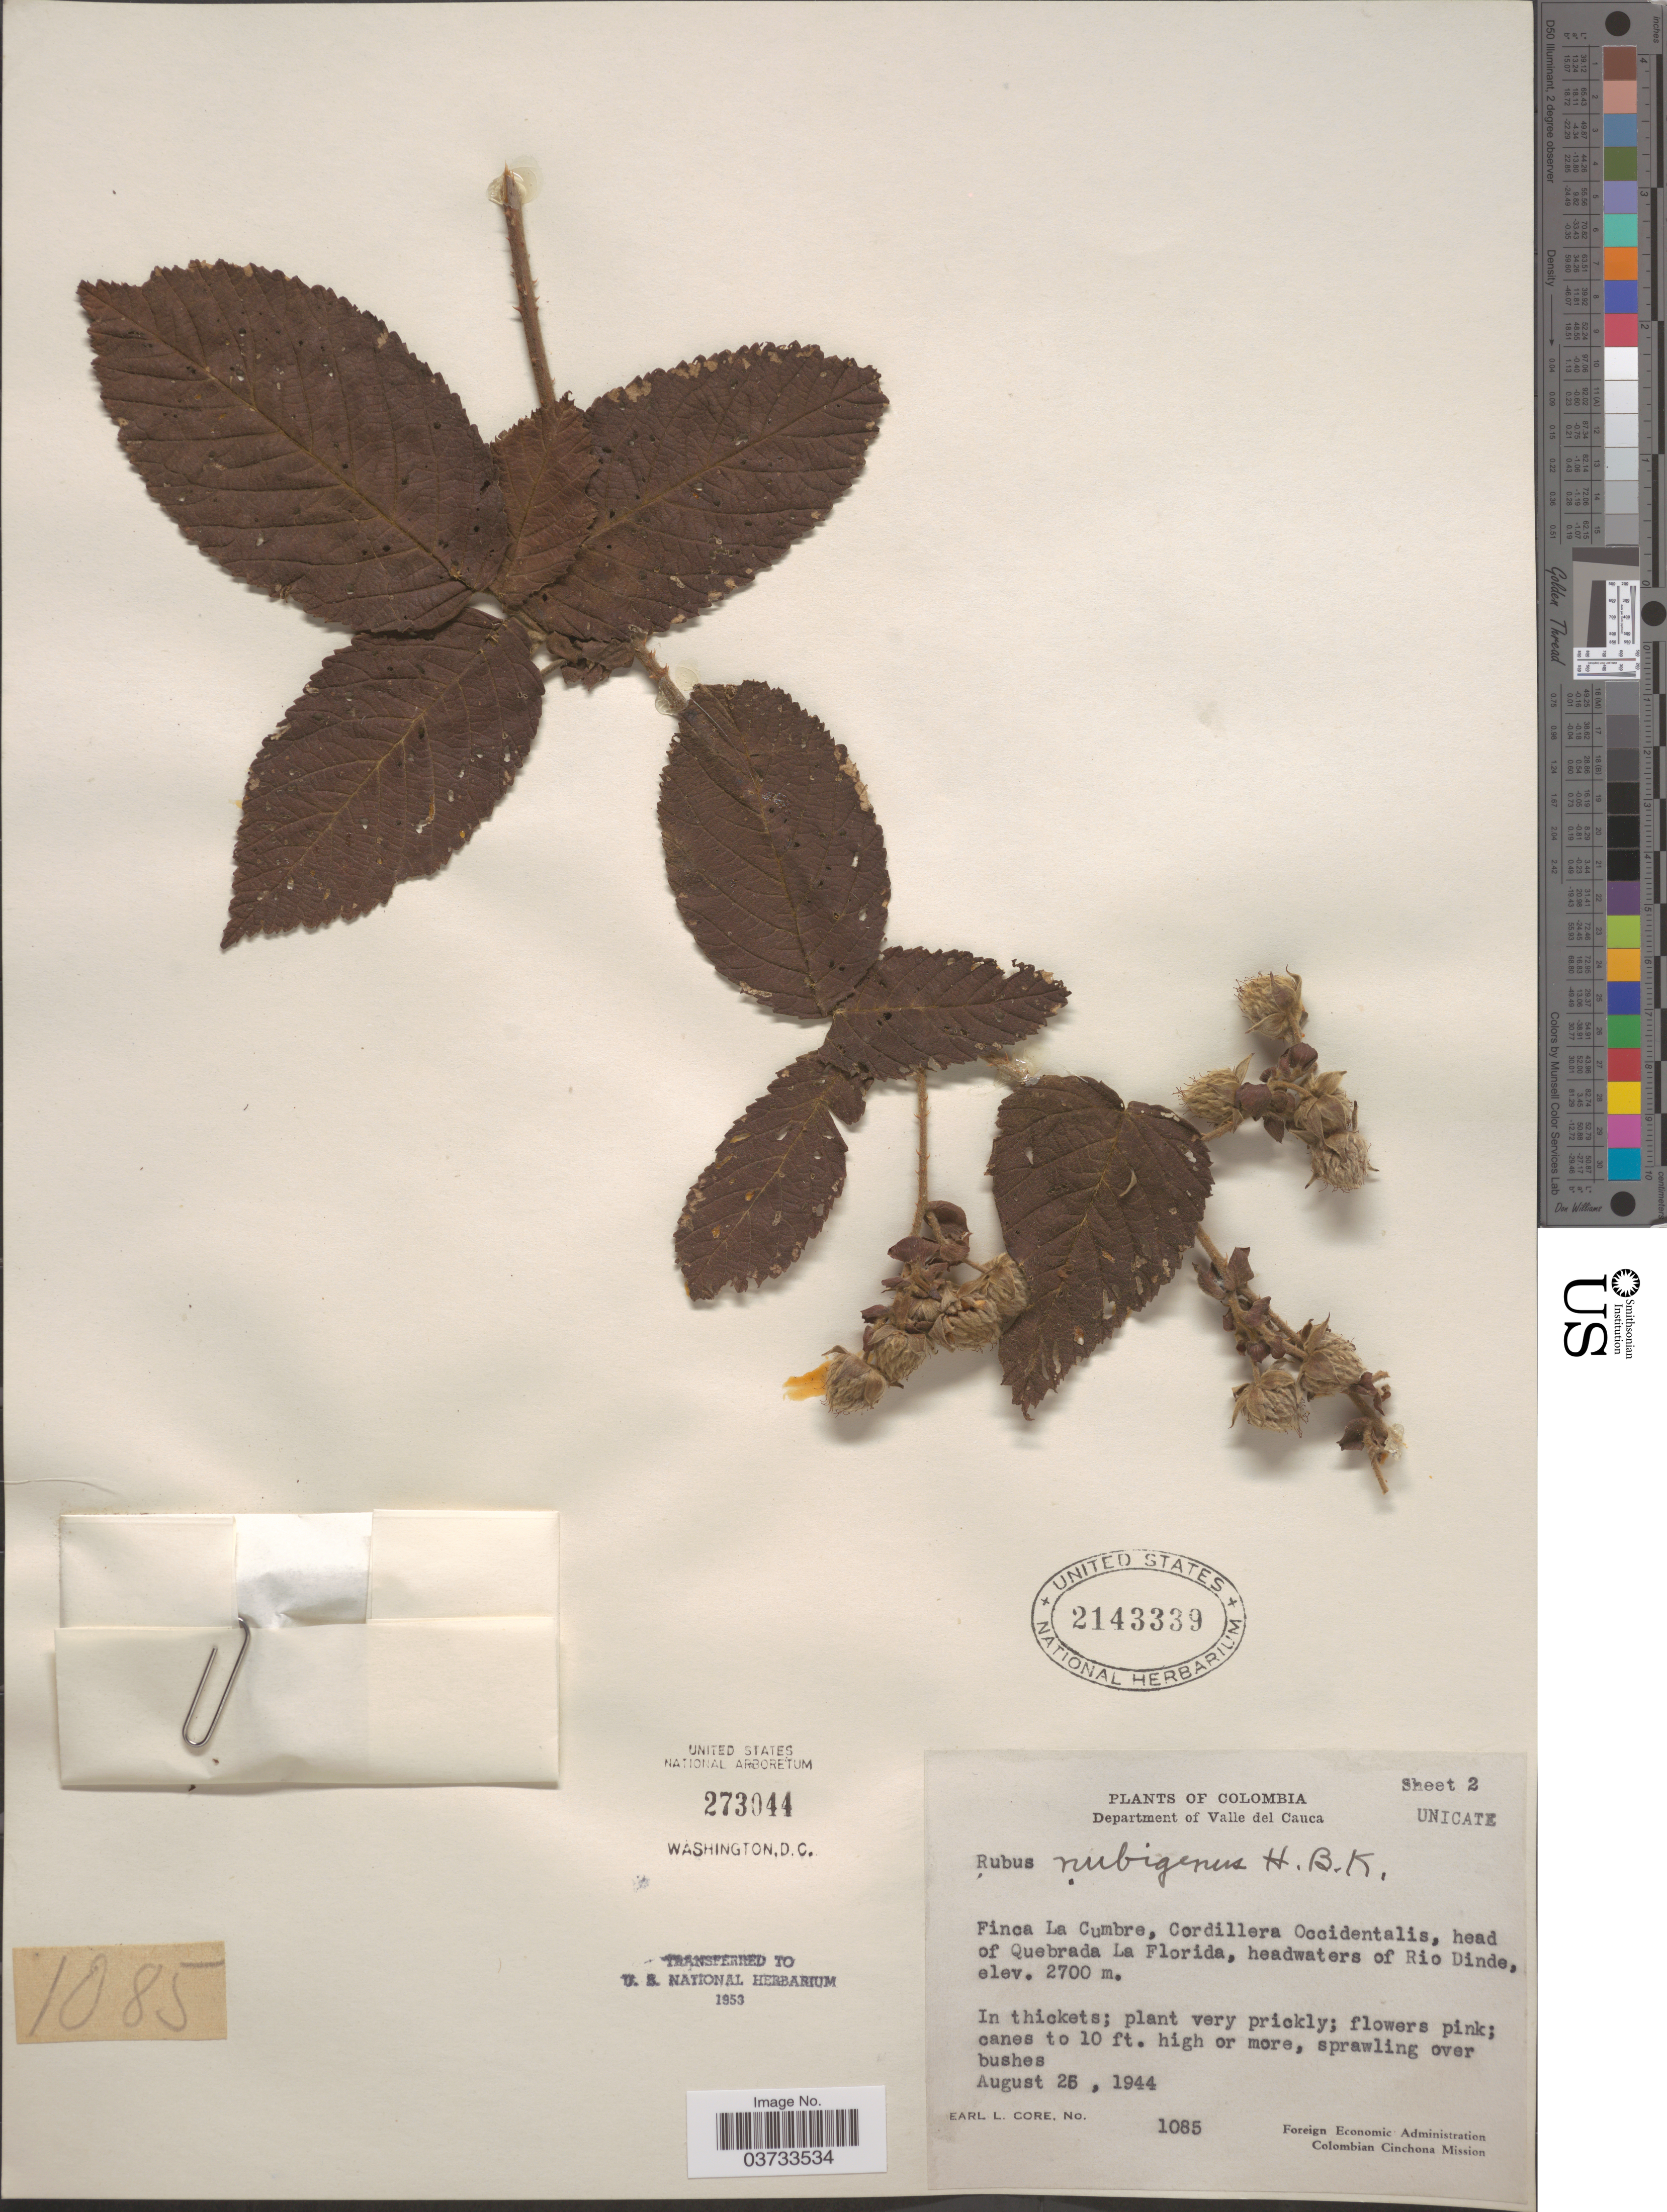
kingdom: Plantae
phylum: Tracheophyta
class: Magnoliopsida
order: Rosales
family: Rosaceae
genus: Rubus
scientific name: Rubus nubigenus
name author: Kunth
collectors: E. L. Core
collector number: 1085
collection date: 1944-08-25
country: Colombia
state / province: Valle del Cauca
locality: Department of Valle del Cauca. Finca La Cumbre, Cordillera Occidentalis, head of Quebrada La Florida, headwaters of Rio Dinde.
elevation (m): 2700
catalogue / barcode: US 2143339